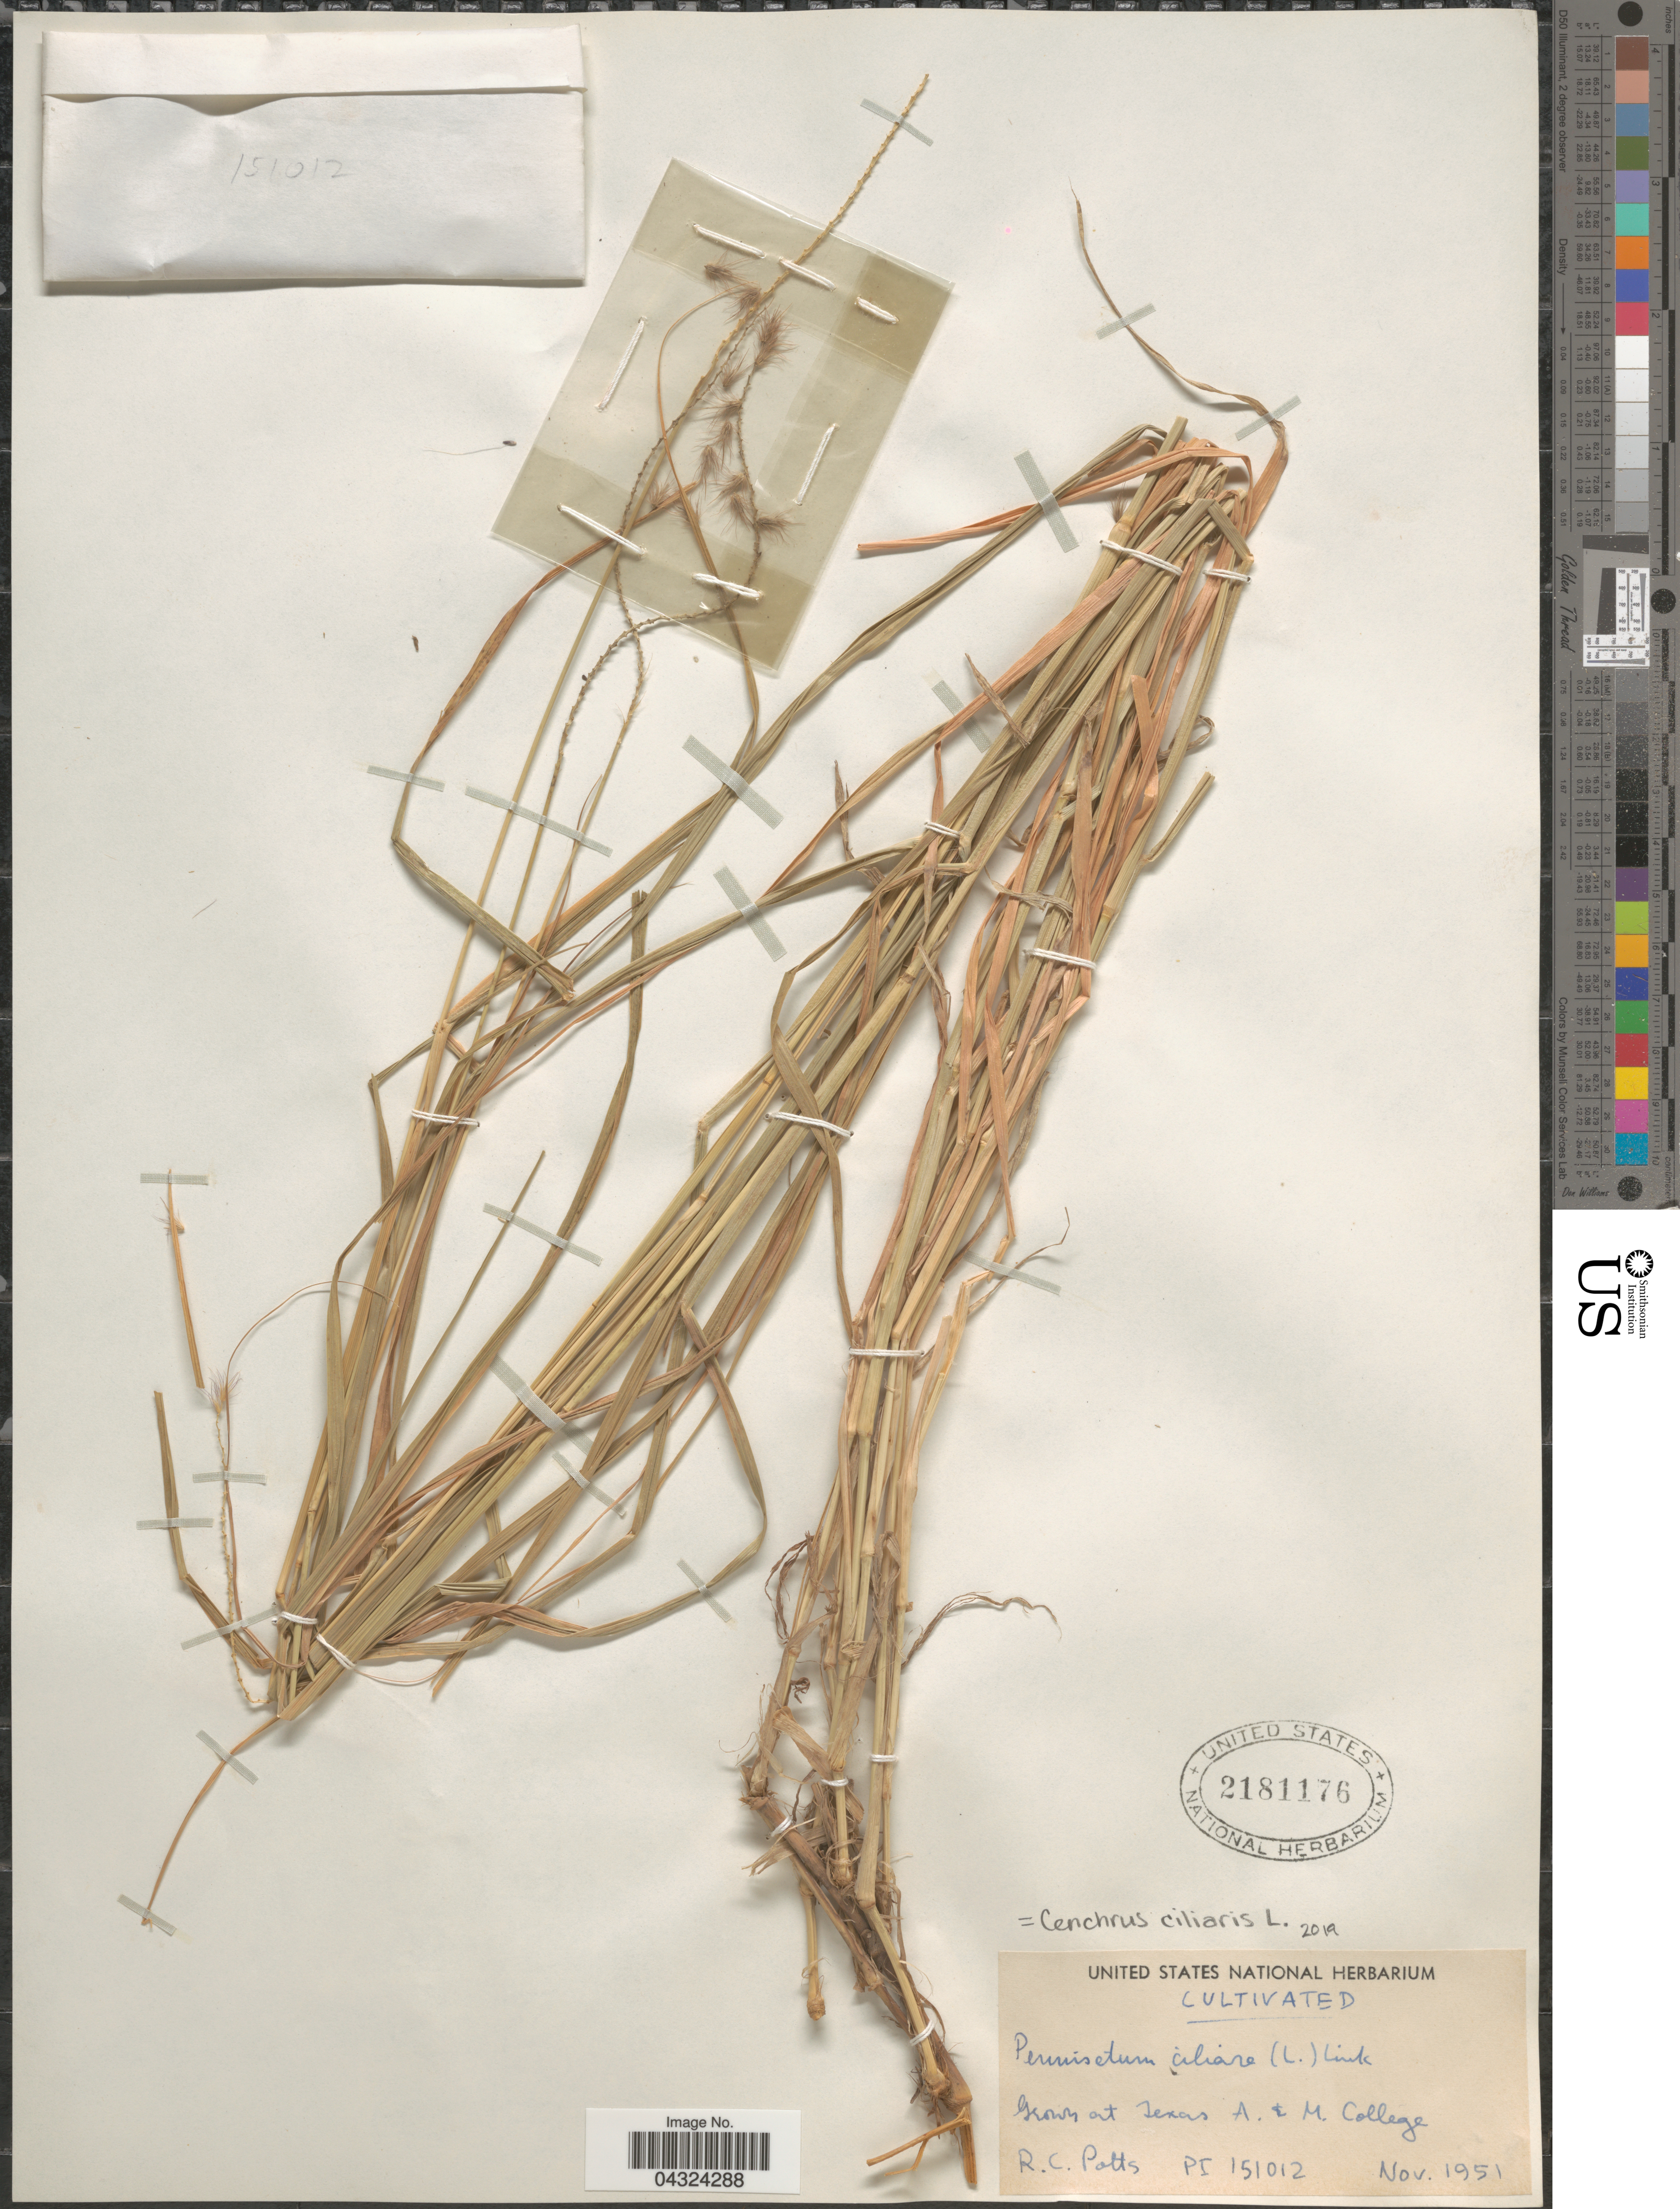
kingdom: Plantae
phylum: Tracheophyta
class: Liliopsida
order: Poales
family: Poaceae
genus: Cenchrus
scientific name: Cenchrus ciliaris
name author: L.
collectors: R. Potts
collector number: PI 151012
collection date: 1951-11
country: United States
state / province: Texas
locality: Grown at Texas A. & M. College.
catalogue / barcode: US 2181176